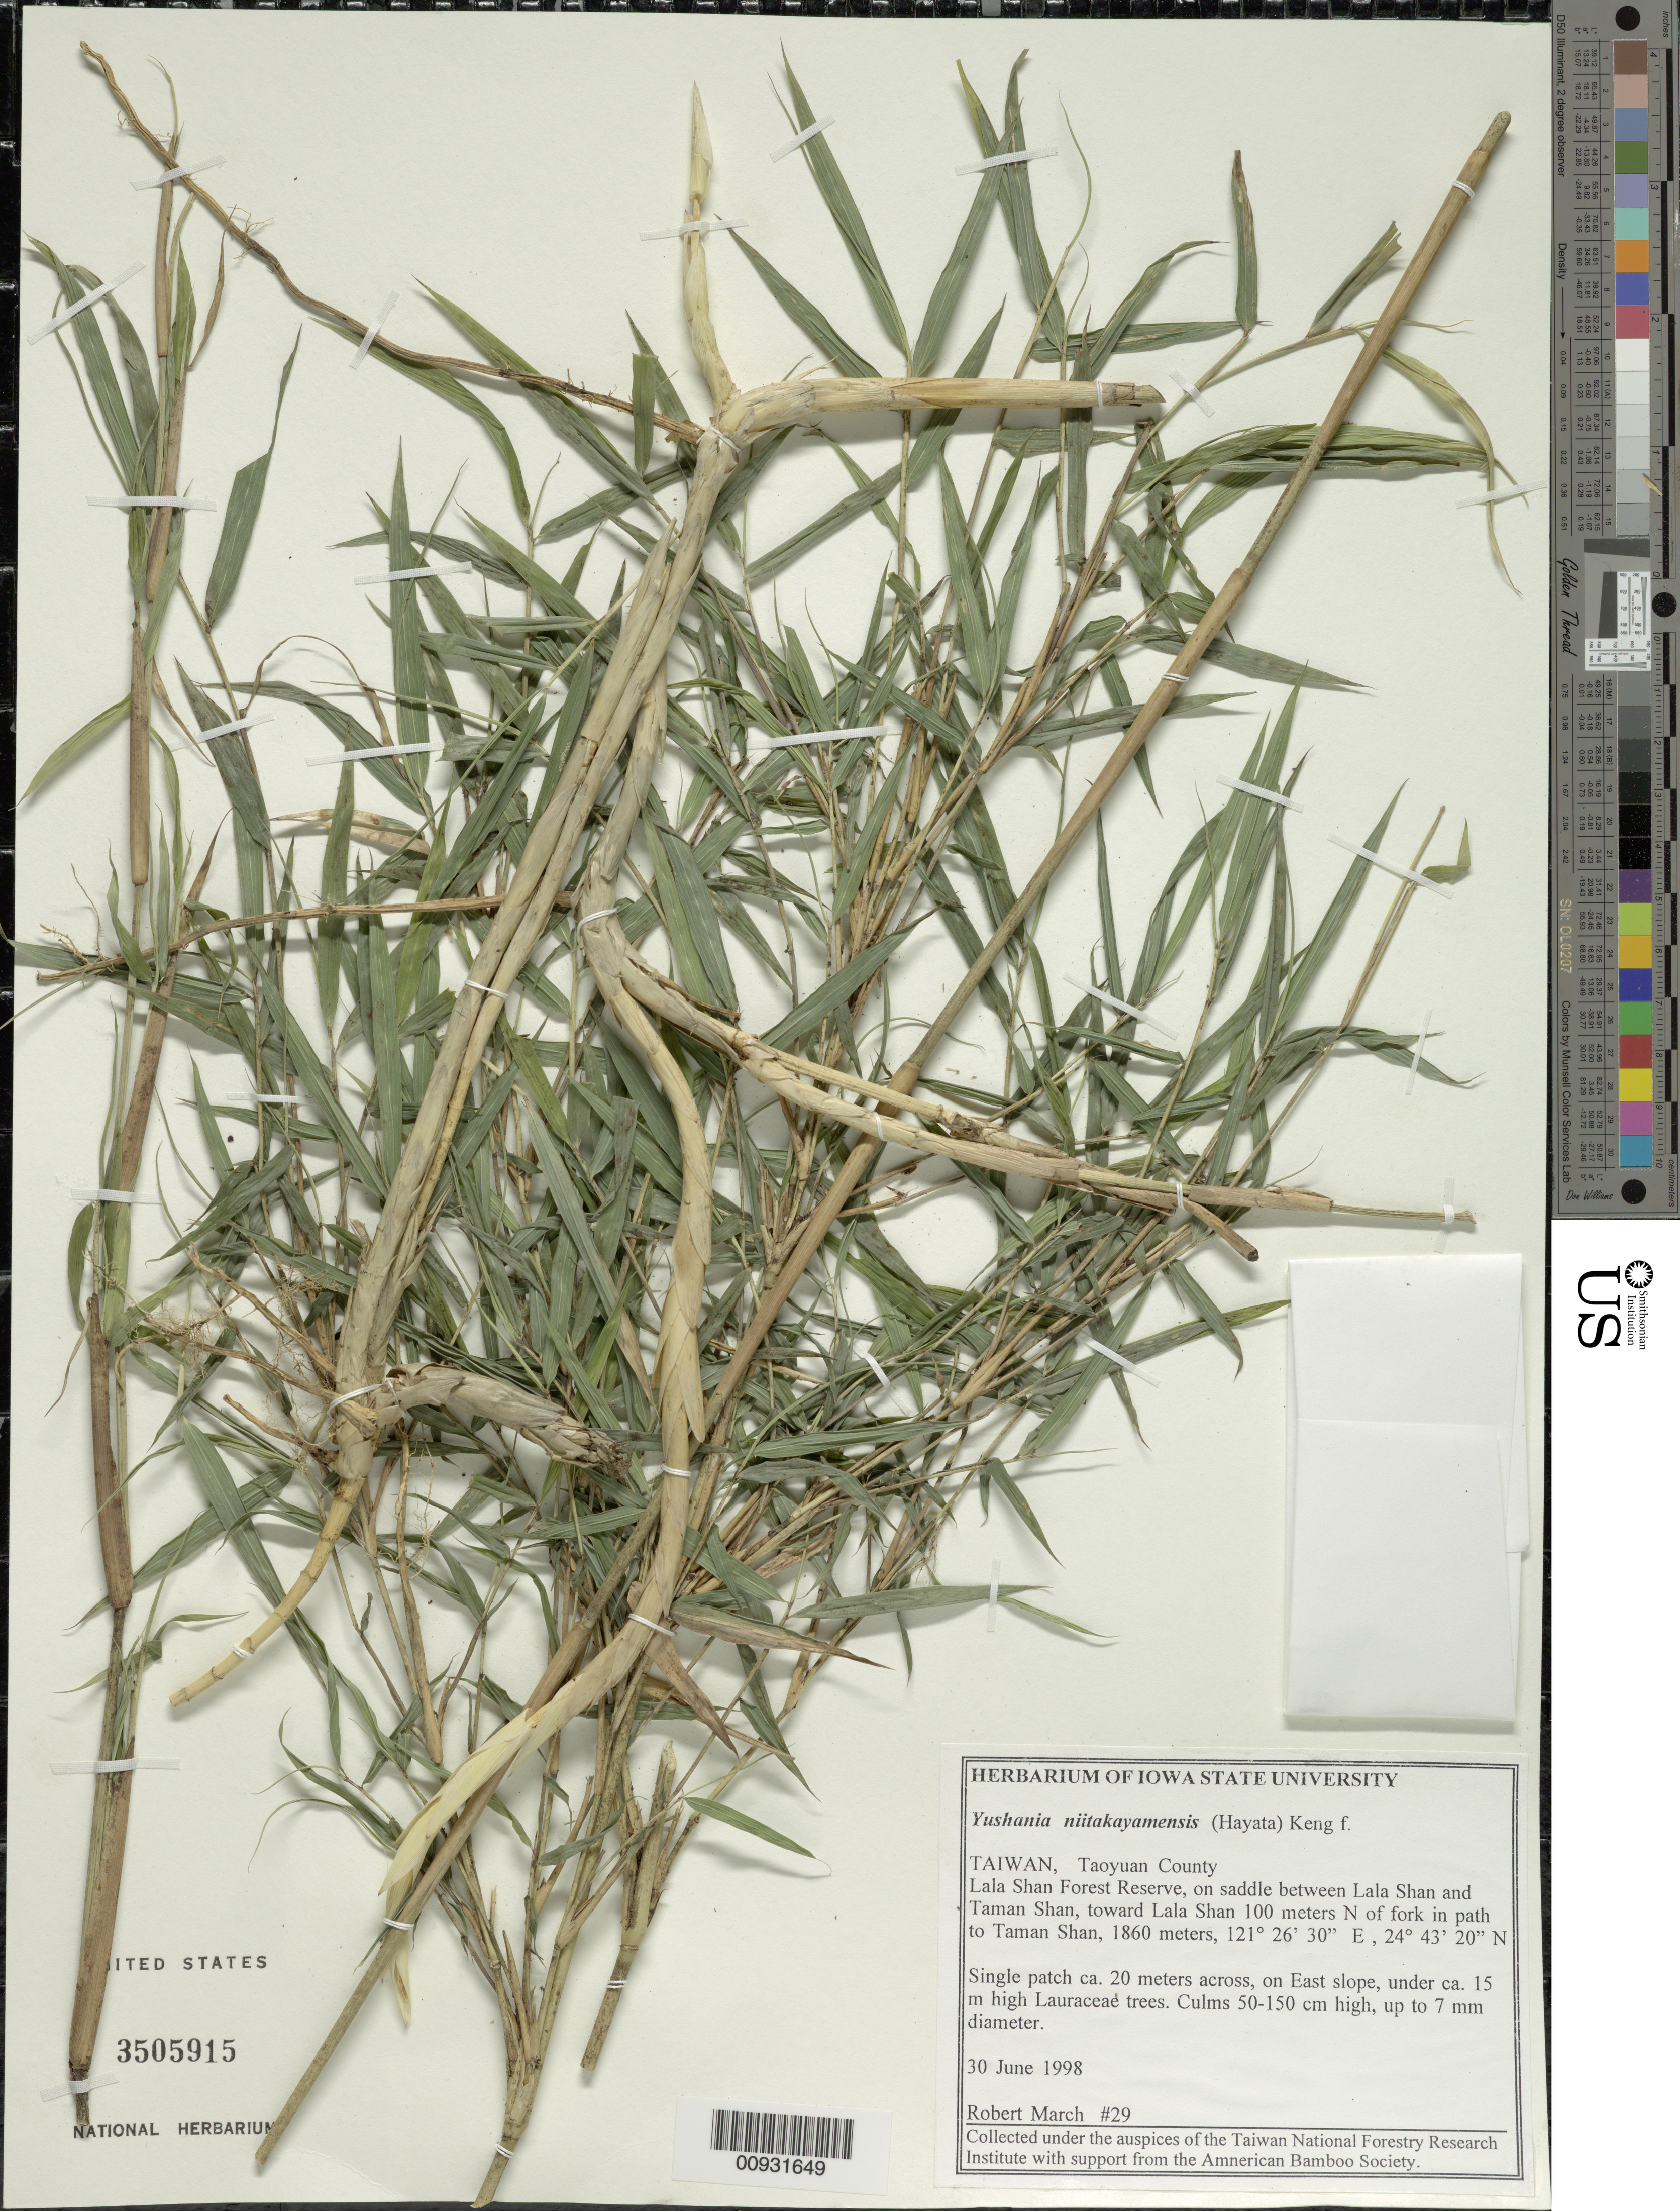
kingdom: Plantae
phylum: Tracheophyta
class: Liliopsida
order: Poales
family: Poaceae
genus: Yushania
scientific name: Yushania niitakayamensis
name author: (Hayata) Keng f.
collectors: R. March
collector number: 29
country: Taiwan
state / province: Taoyuan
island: Taiwan [Formosa]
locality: Lala Shan Forest Reserve, on saddle between Lala Shan and Taman Shan toward lala Shan.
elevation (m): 1860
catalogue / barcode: US 3505915